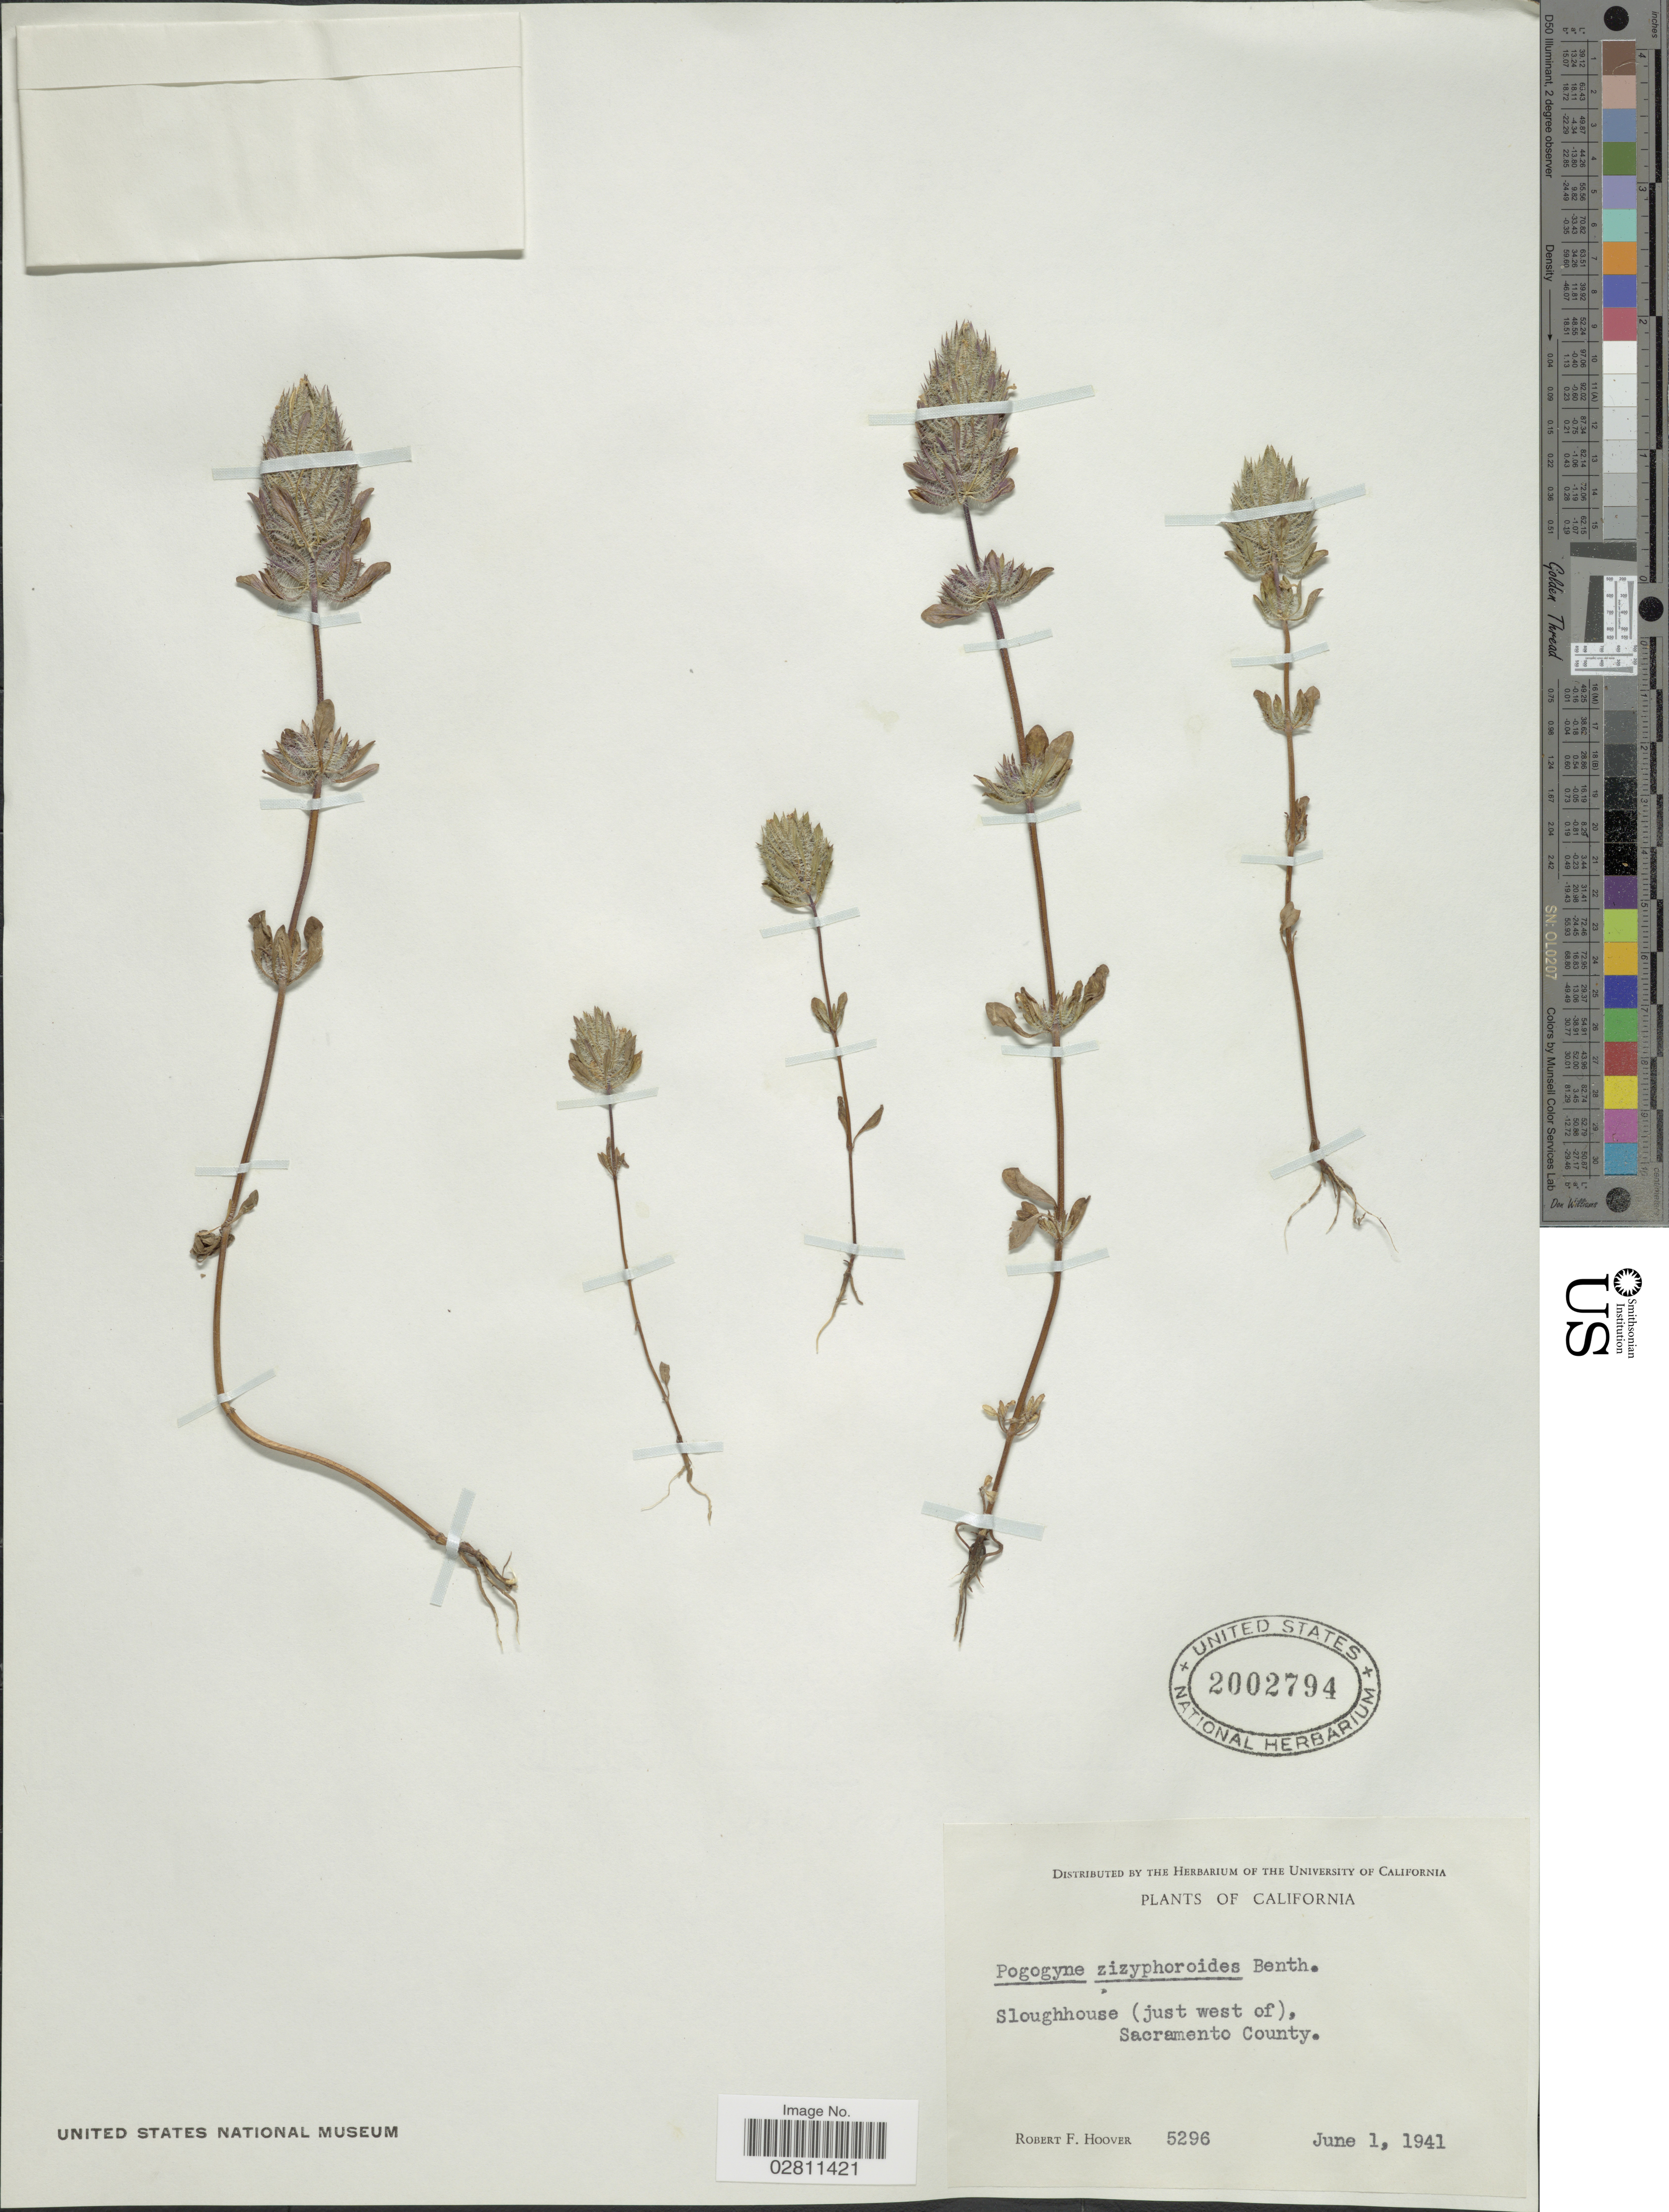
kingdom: Plantae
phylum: Tracheophyta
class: Magnoliopsida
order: Lamiales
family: Lamiaceae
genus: Pogogyne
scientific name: Pogogyne ziziphoroides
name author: Benth.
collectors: R. F. Hoover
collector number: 5296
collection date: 1941-06-01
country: United States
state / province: California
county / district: Sacramento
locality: Sloughhouse (just west of), Sacramento County.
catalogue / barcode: US 2002794